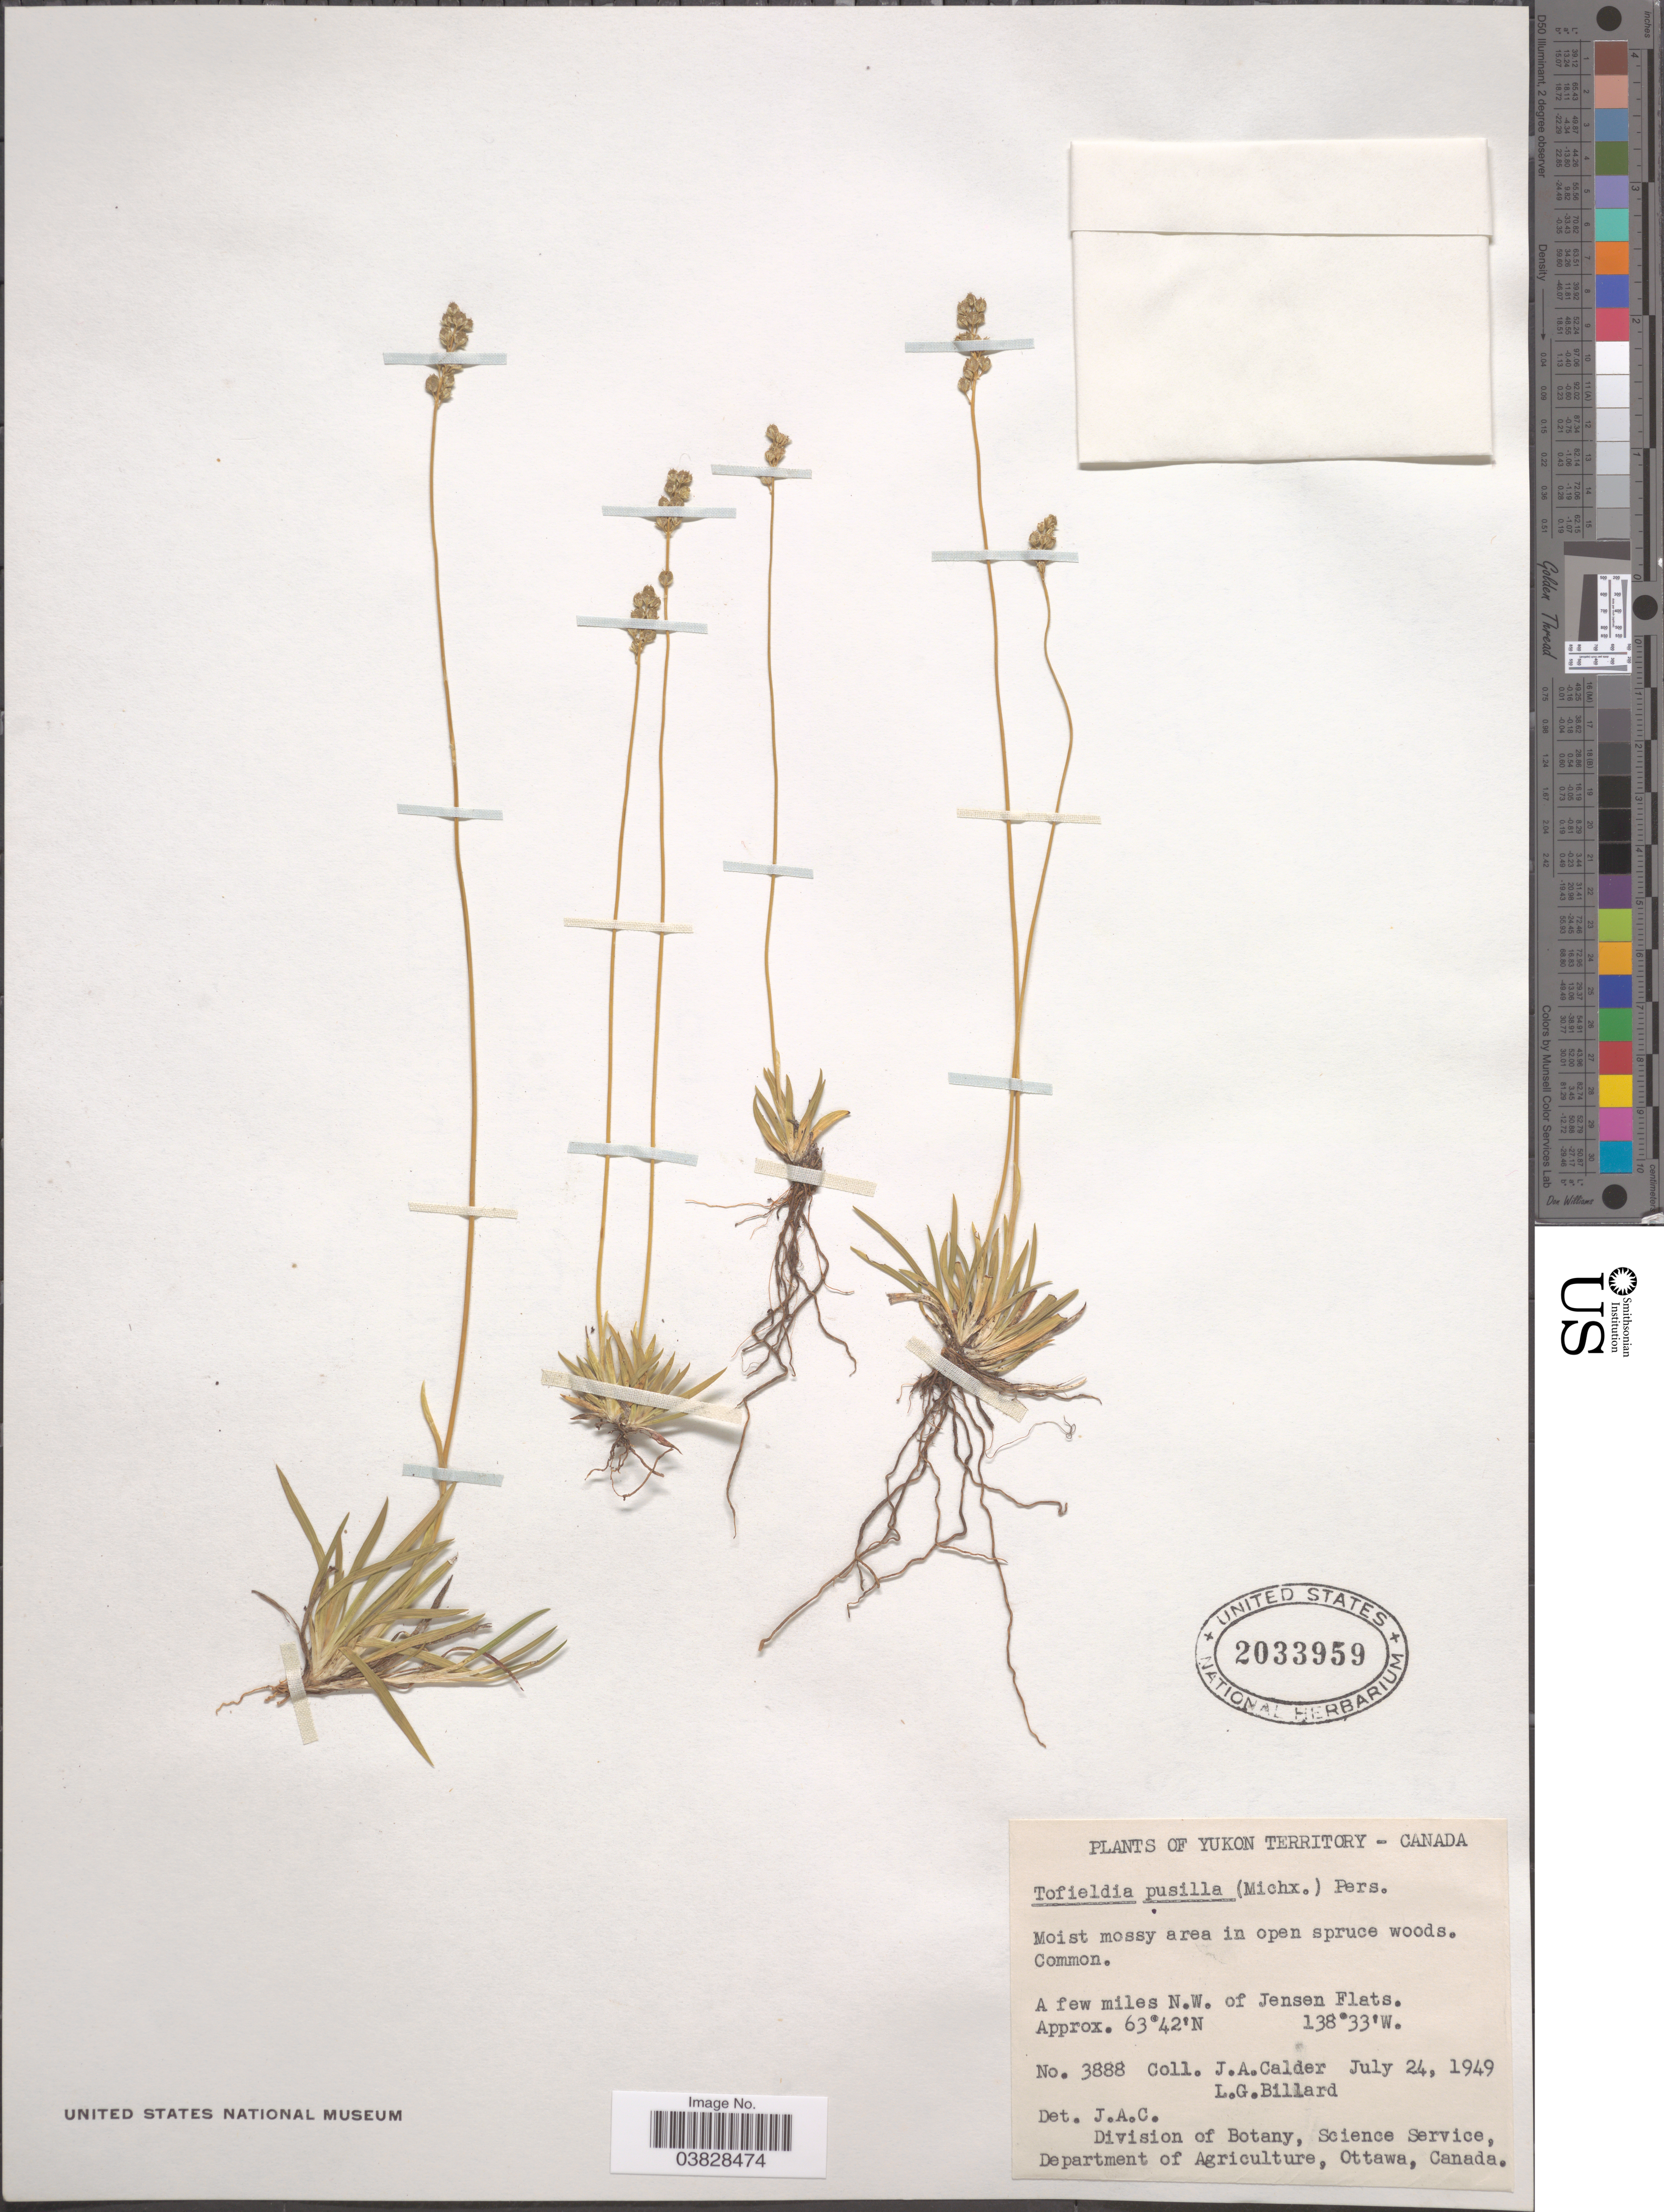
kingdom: Plantae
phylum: Tracheophyta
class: Liliopsida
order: Alismatales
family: Tofieldiaceae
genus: Tofieldia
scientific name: Tofieldia pusilla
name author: (Michx.) Pers.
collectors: J. A. Calder & L. Billard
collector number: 3888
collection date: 1949-07-24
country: Canada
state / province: Yukon Territory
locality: A few miles N.W. of Jensen Flats.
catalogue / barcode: US 2033959